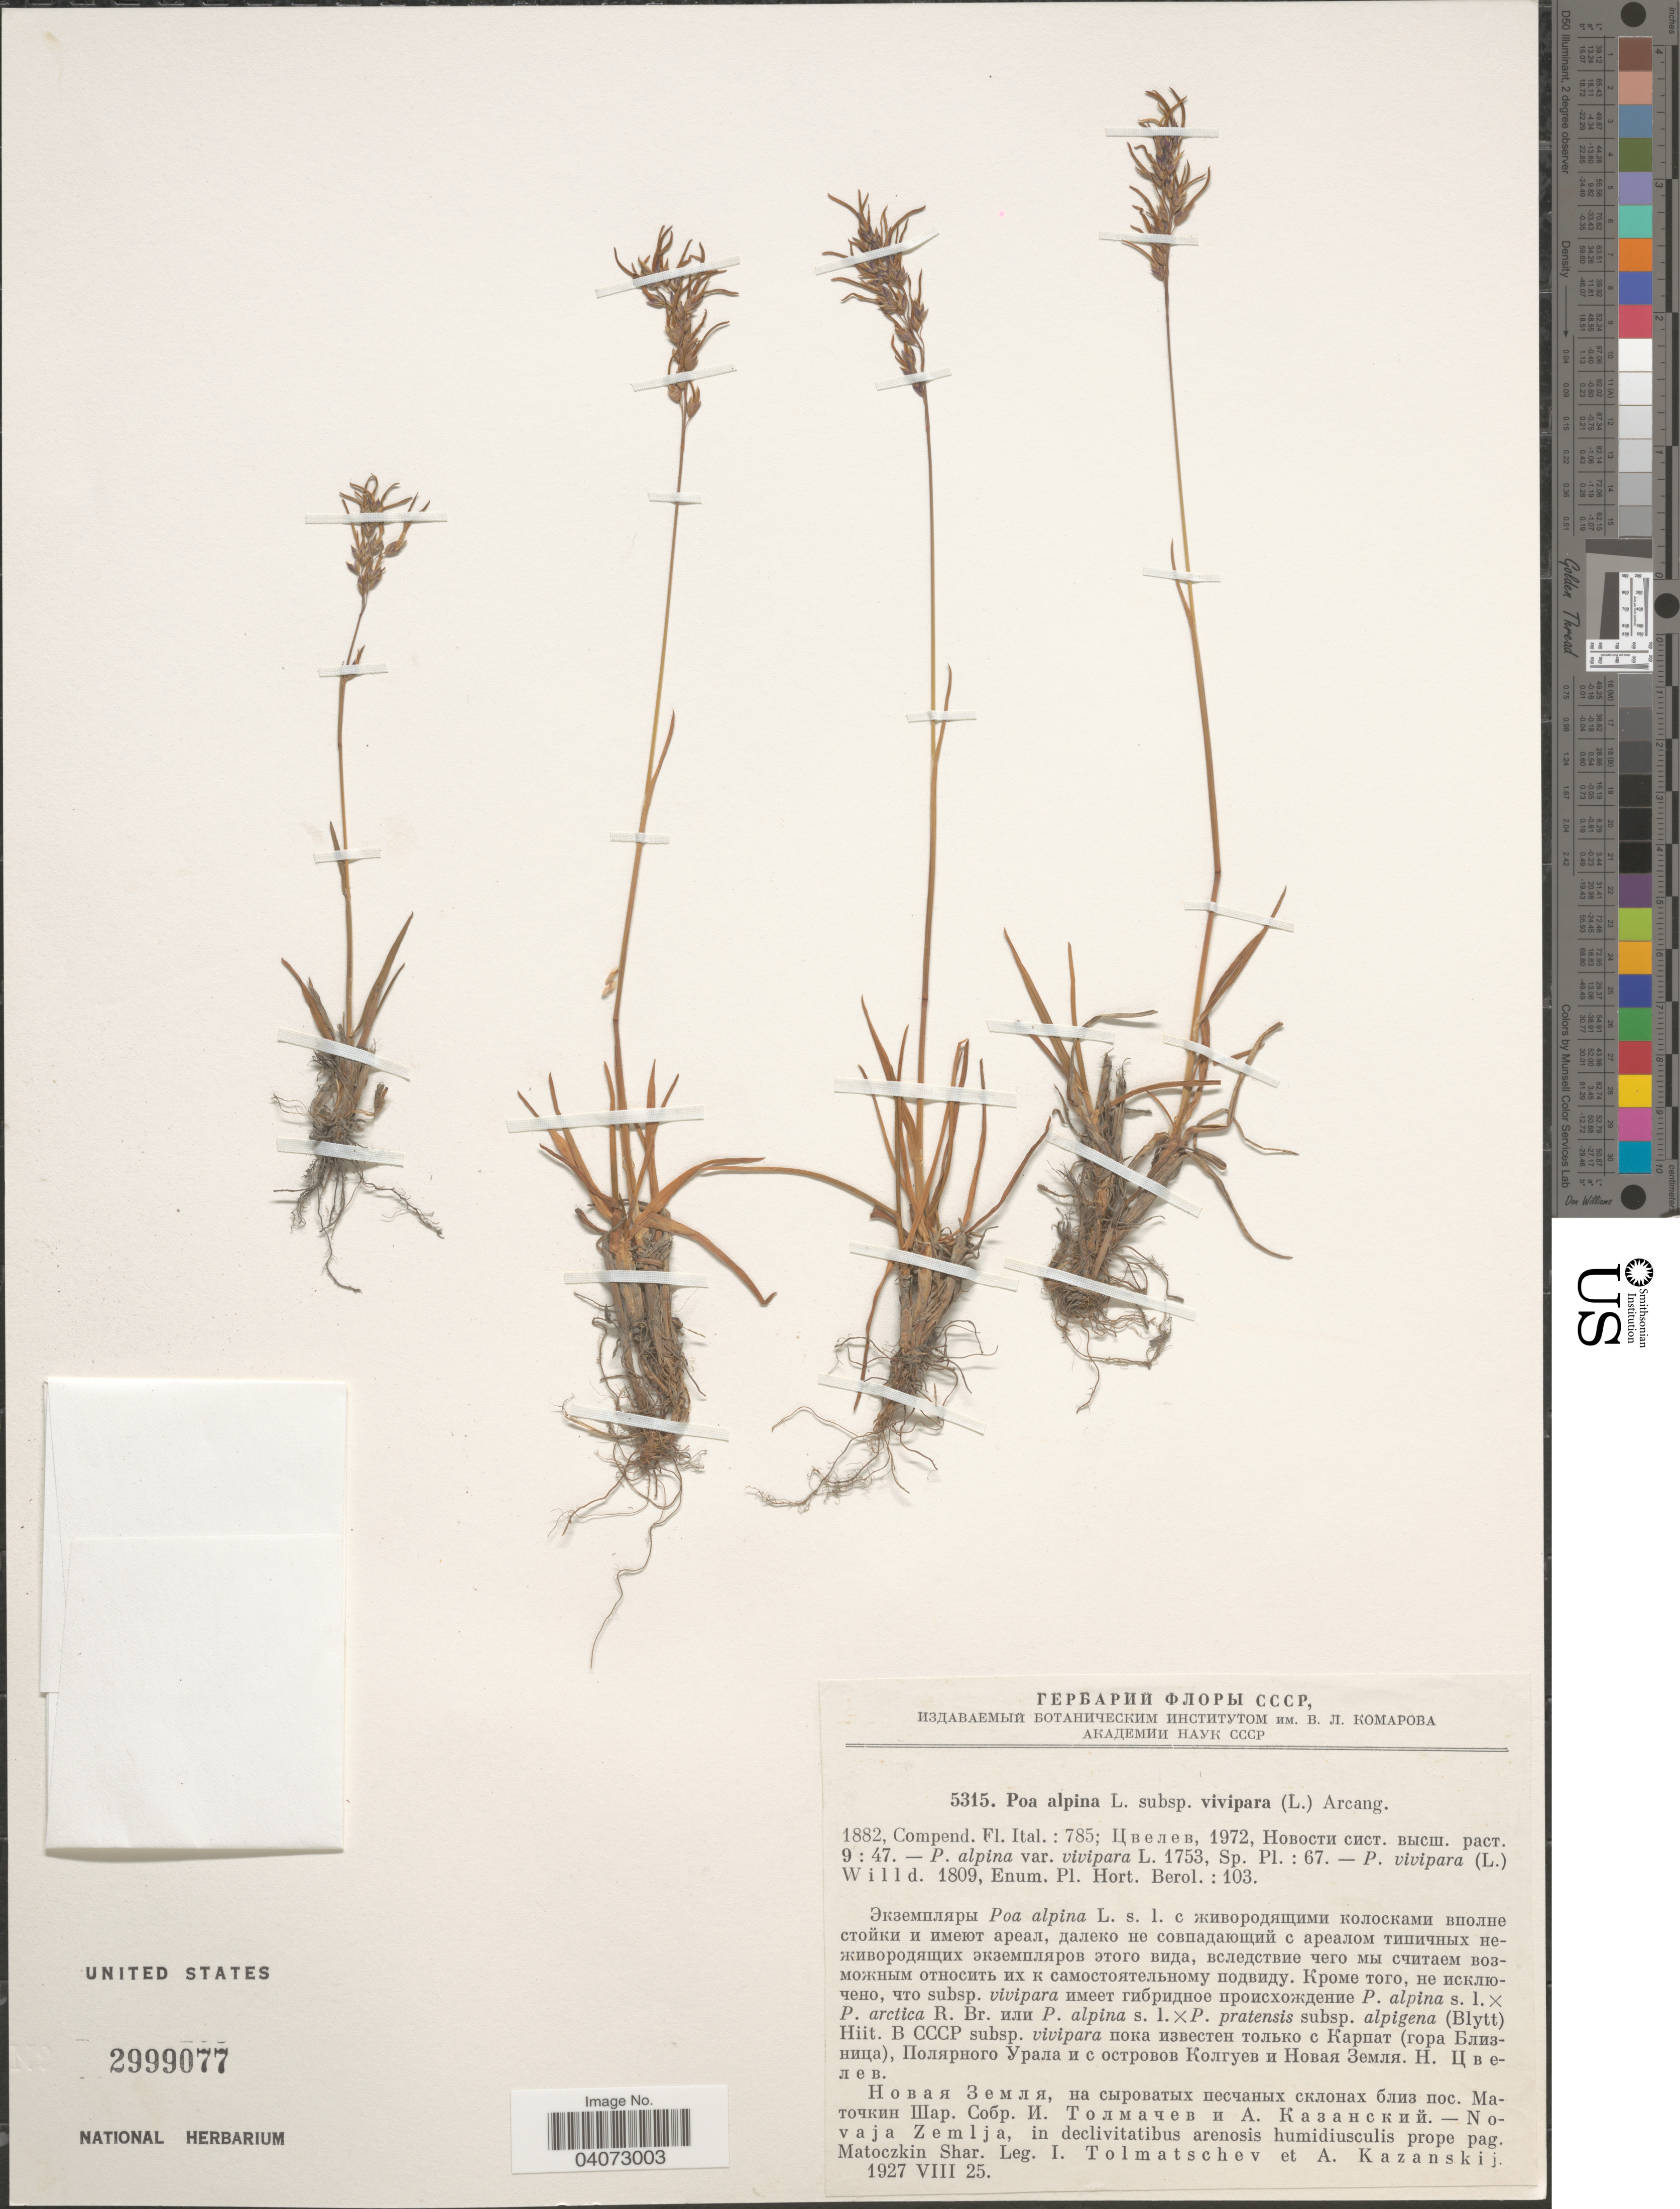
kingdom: Plantae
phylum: Tracheophyta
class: Liliopsida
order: Poales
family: Poaceae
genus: Poa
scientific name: Poa alpina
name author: L.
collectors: I. Tolmatschev & A. Kazanskij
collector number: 5315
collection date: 1927-08-25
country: Russian Federation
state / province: Arkhangelsk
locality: Novaya Zemlja, in declivitatibus arenosis humidiusculis prope pag. Matoczkin Shar.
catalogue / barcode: US 2999077